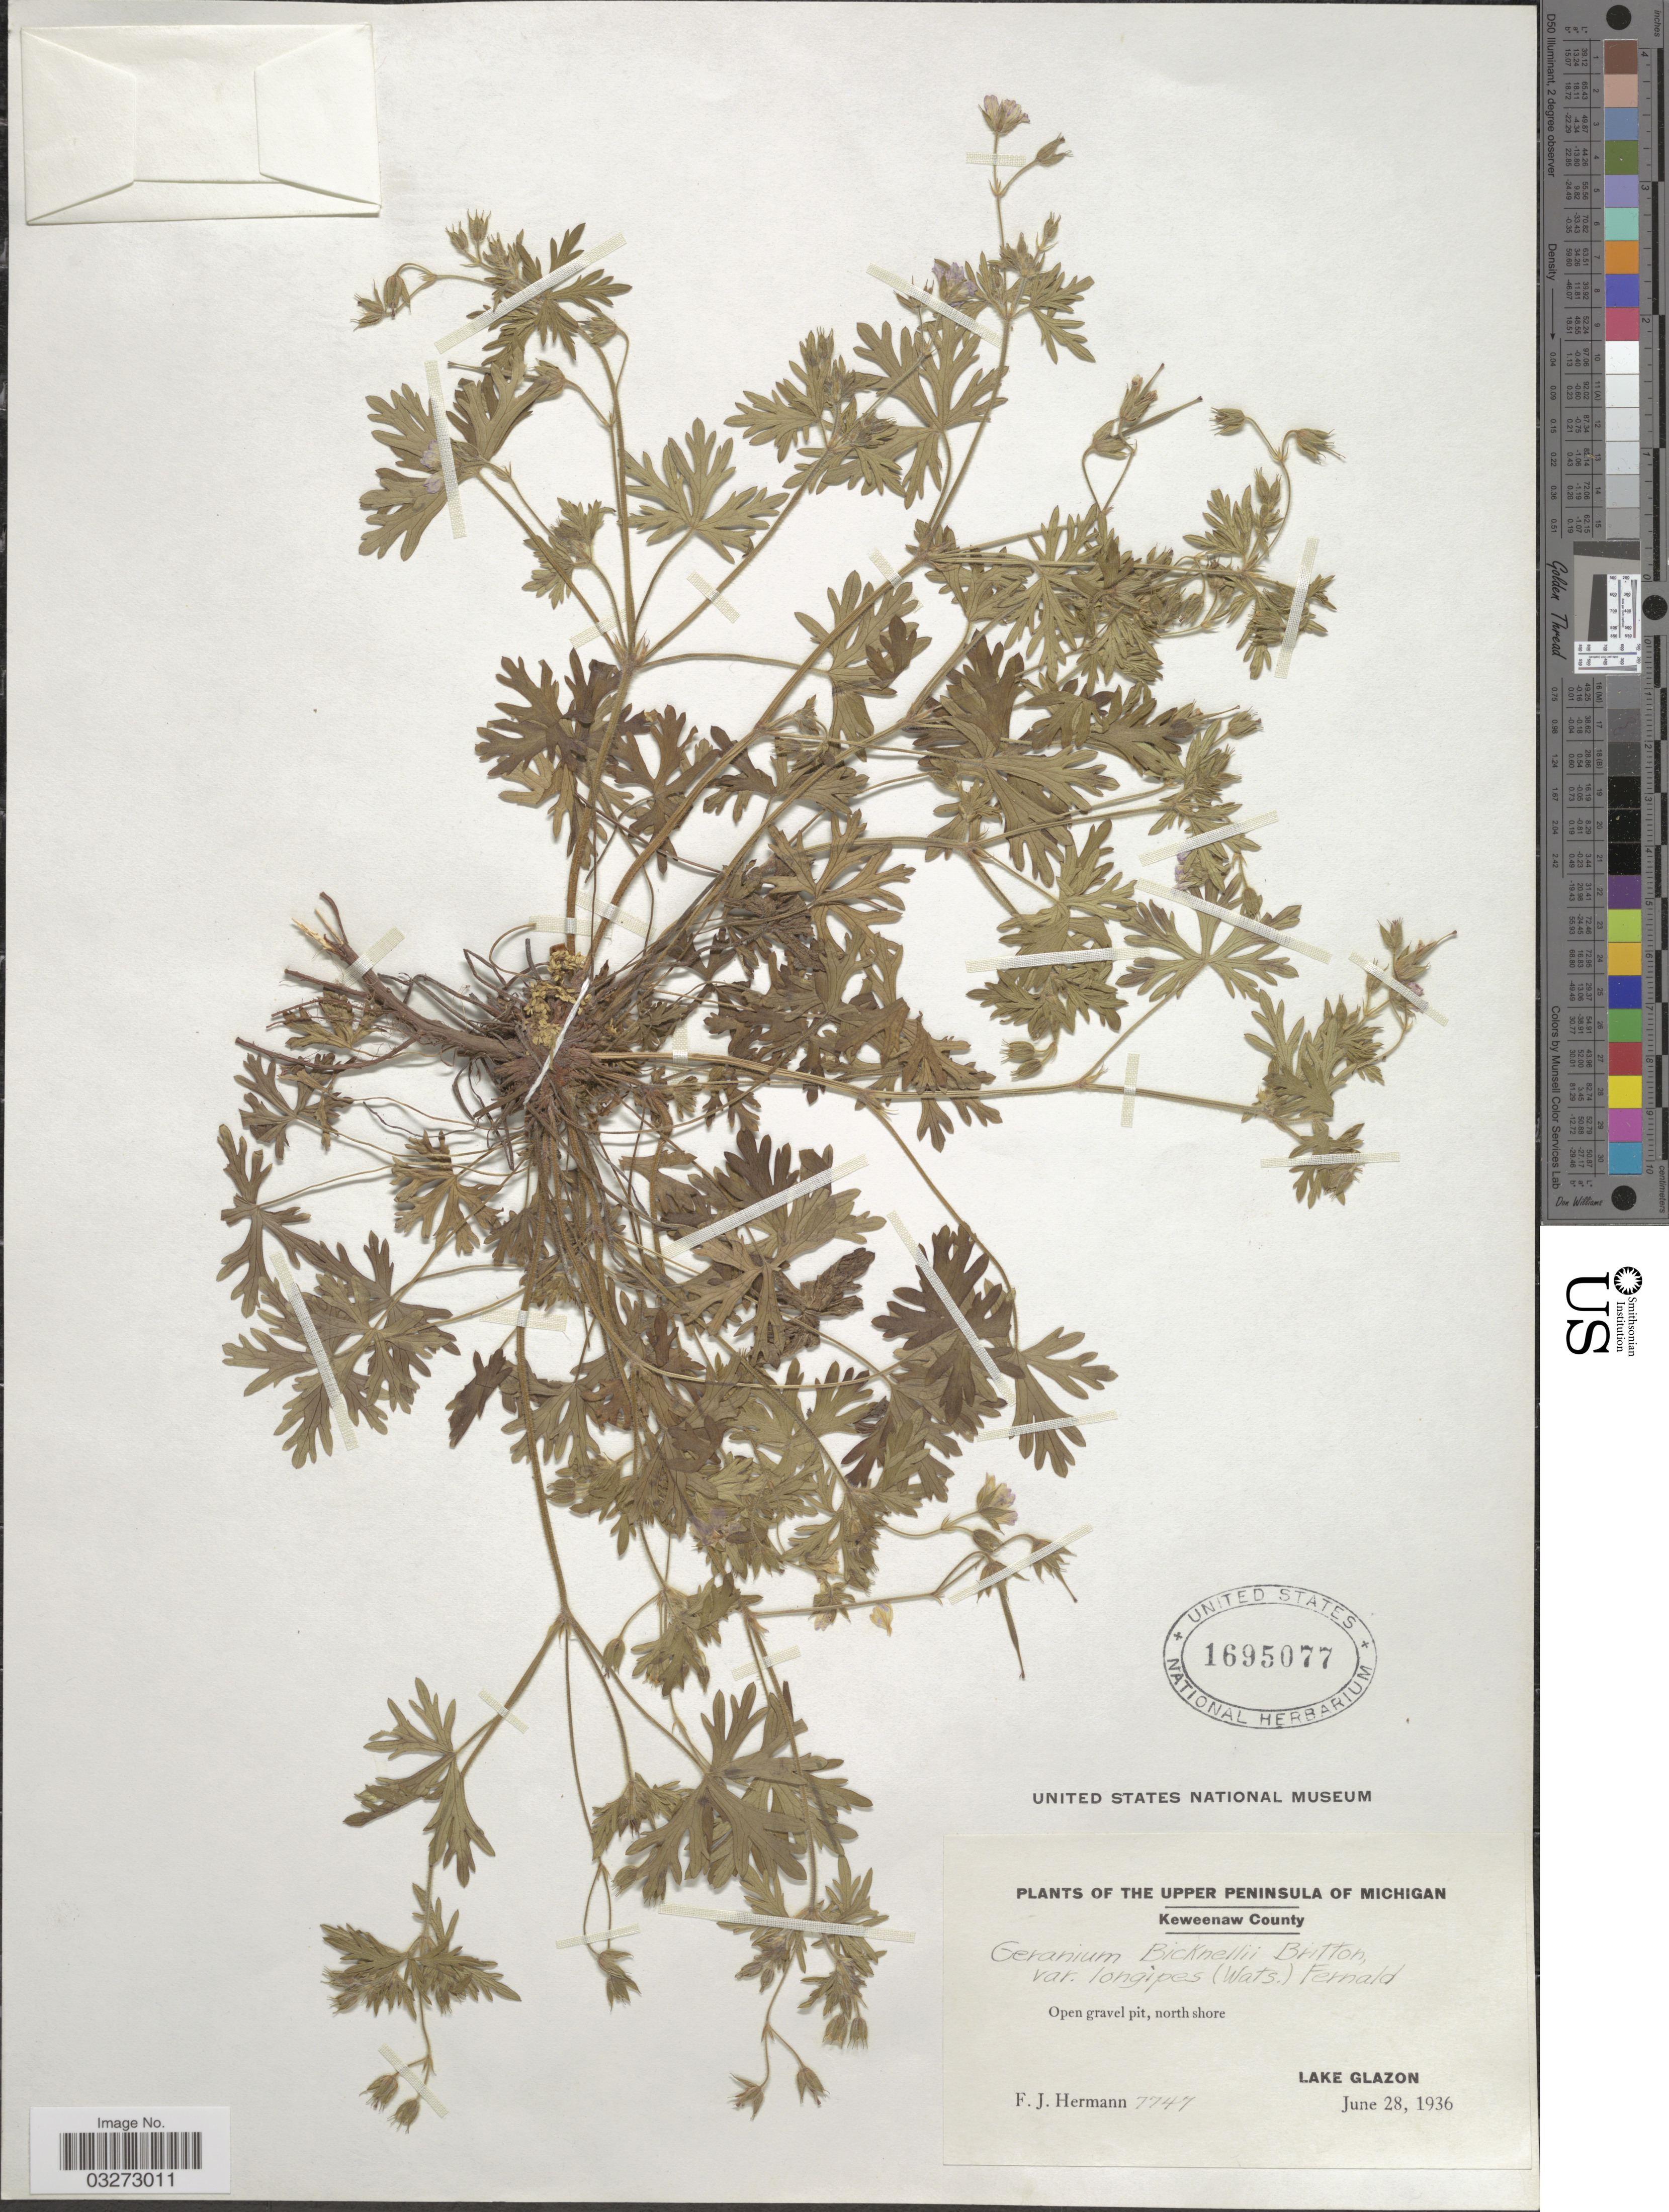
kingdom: Plantae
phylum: Tracheophyta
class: Magnoliopsida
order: Geraniales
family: Geraniaceae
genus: Geranium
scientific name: Geranium bicknellii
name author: Britton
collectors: F. J. Hermann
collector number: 7747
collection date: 1936-06-28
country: United States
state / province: Michigan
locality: The Upper Peninsula of Michigan, Keweenaw County, Open gravel pit, north shore, Lake Glazon.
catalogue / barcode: US 1695077